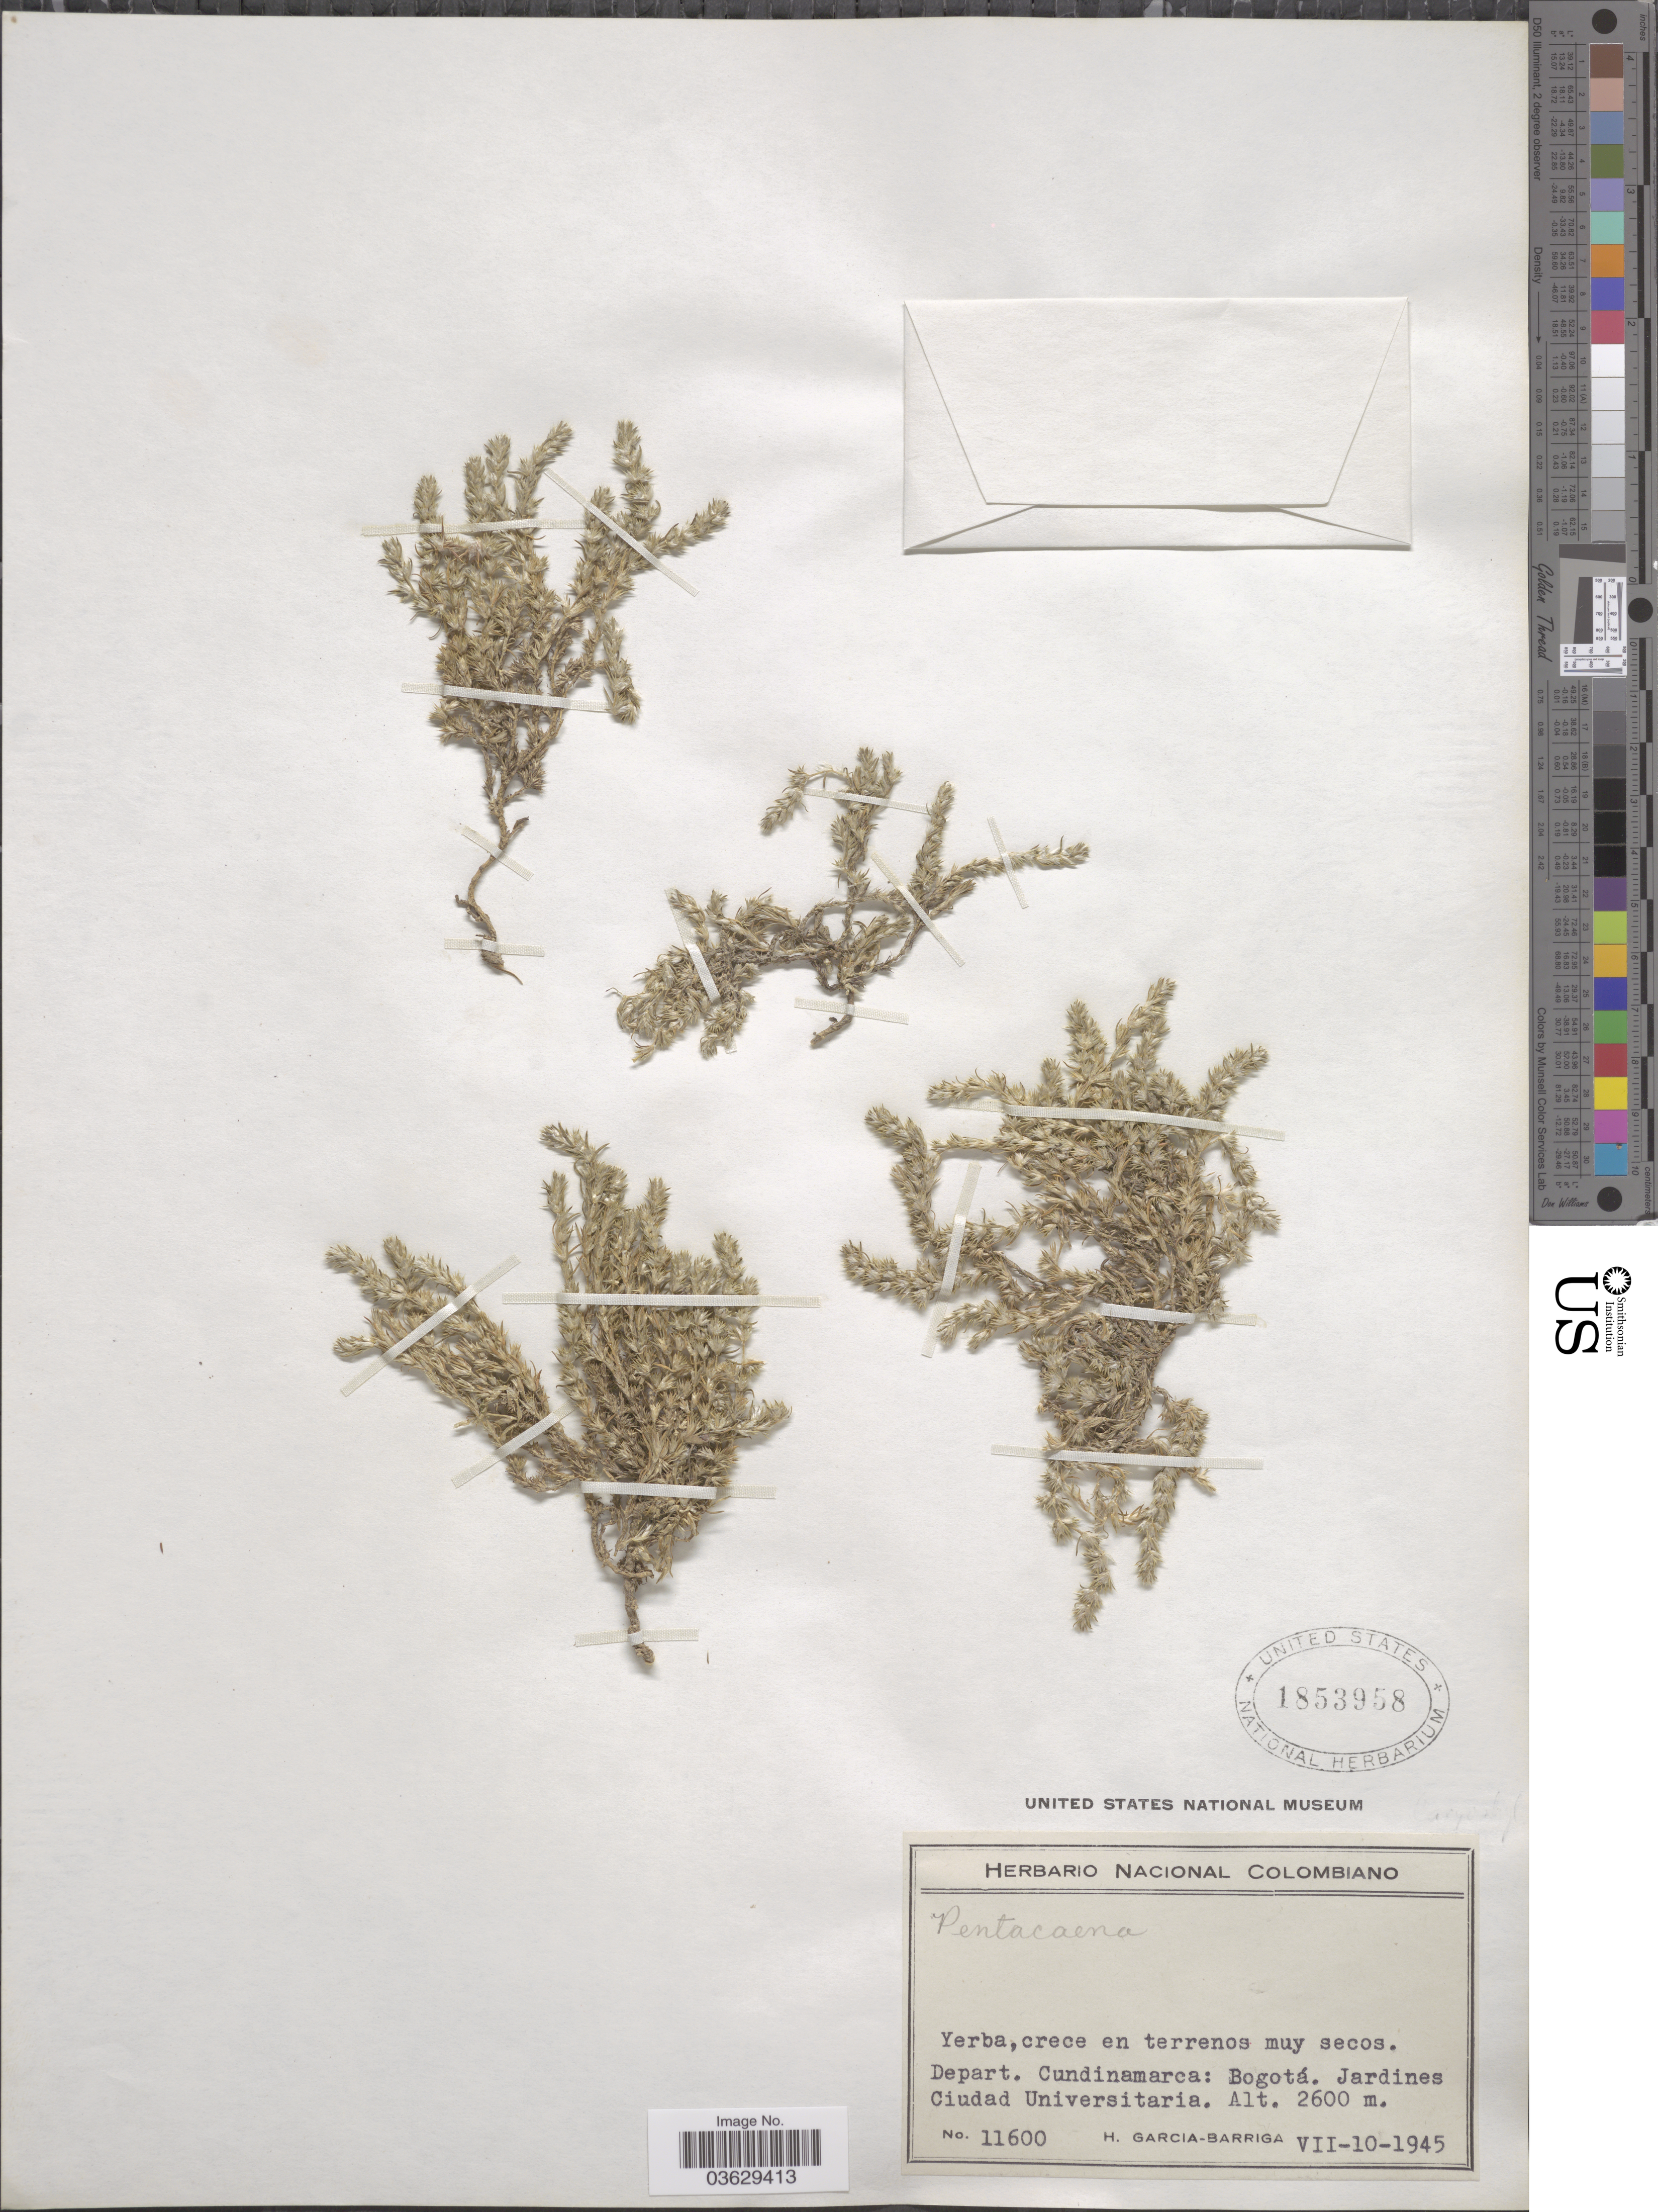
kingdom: Plantae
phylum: Tracheophyta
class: Magnoliopsida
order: Caryophyllales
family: Caryophyllaceae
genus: Cardionema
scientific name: Cardionema sp.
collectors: H. García Barriga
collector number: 11600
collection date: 1945-07-10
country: Colombia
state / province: Cundinamarca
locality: Depart. Cundinamarca: Bogotá. Jardines Ciudad Universitaria.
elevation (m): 2600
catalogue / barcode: US 1853958